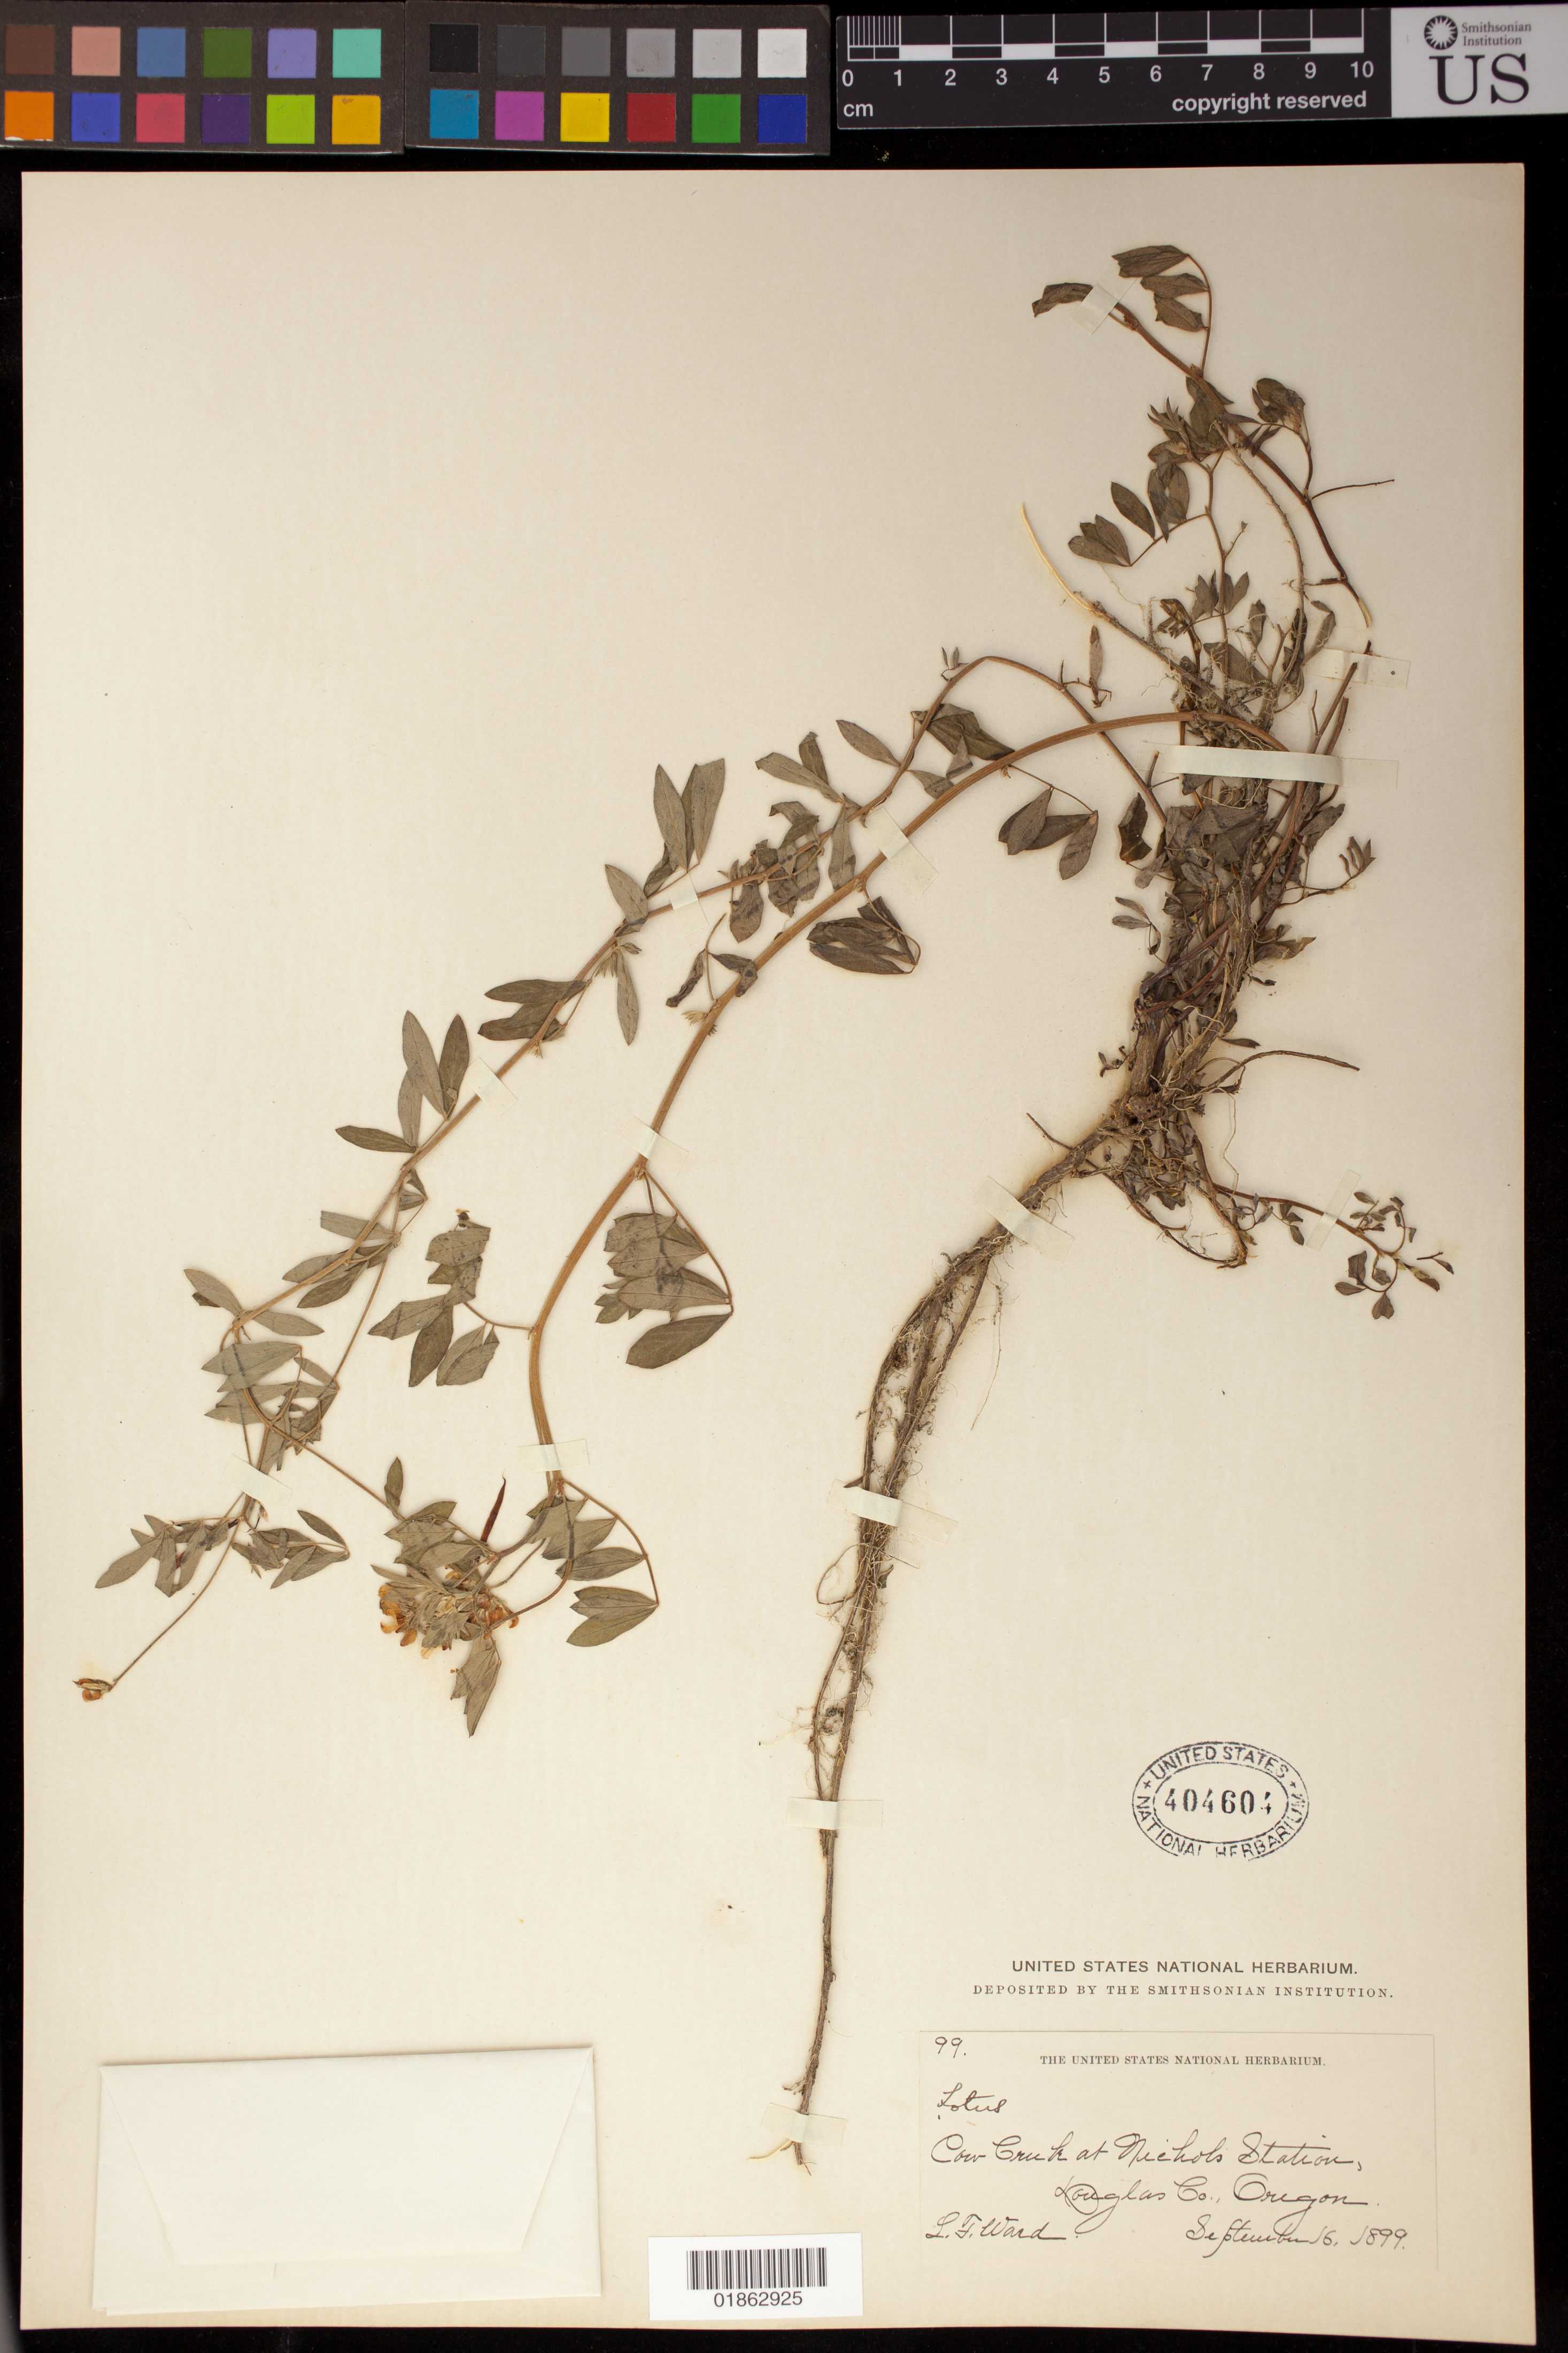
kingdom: Plantae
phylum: Tracheophyta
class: Magnoliopsida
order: Fabales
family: Fabaceae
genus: Lotus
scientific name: Lotus sp.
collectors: L. Ward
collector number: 99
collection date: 1899-09-16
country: United States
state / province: Oregon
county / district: Douglas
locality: Cow Creek at Nichols Station. Douglas Co.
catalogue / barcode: US 404604